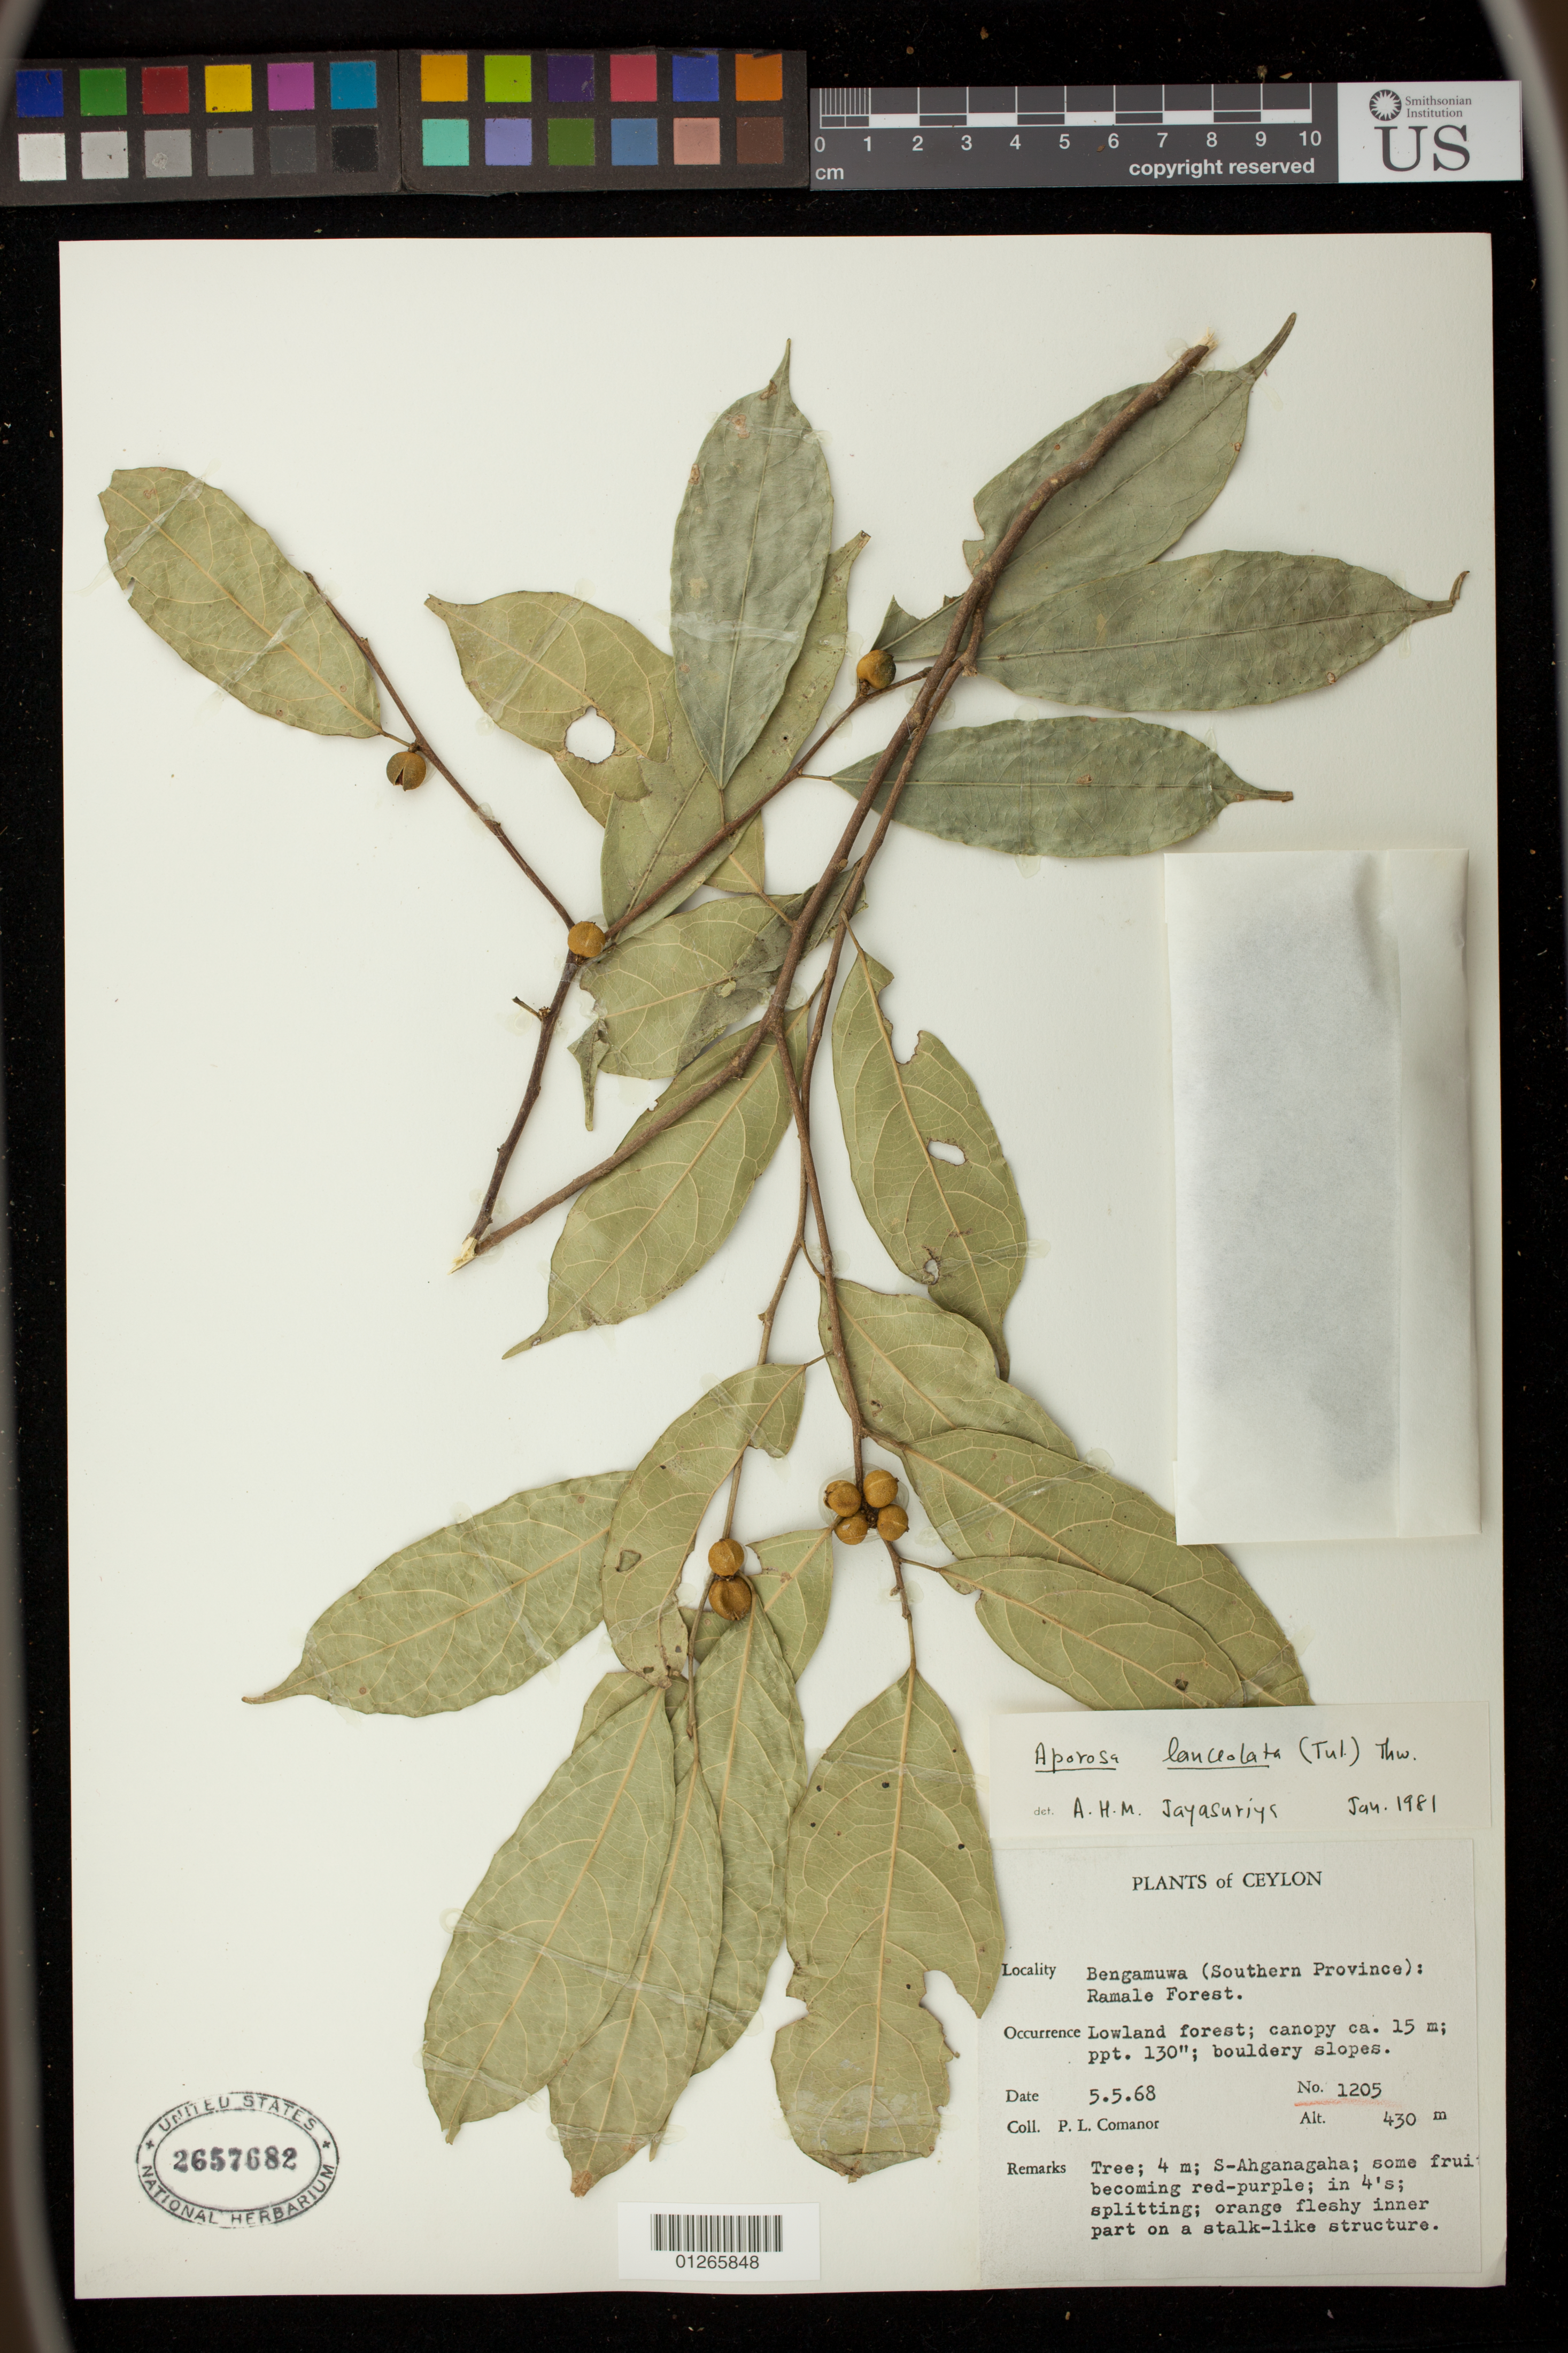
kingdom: Plantae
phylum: Tracheophyta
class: Magnoliopsida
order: Malpighiales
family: Phyllanthaceae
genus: Aporosa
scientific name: Aporosa lanceolata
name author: Müll. Arg.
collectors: P. Comanor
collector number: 1205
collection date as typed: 05 May 1968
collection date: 1968-05-05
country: Sri Lanka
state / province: Southern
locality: Bengamuwa; ramale forest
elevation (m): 430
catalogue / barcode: US 2657682